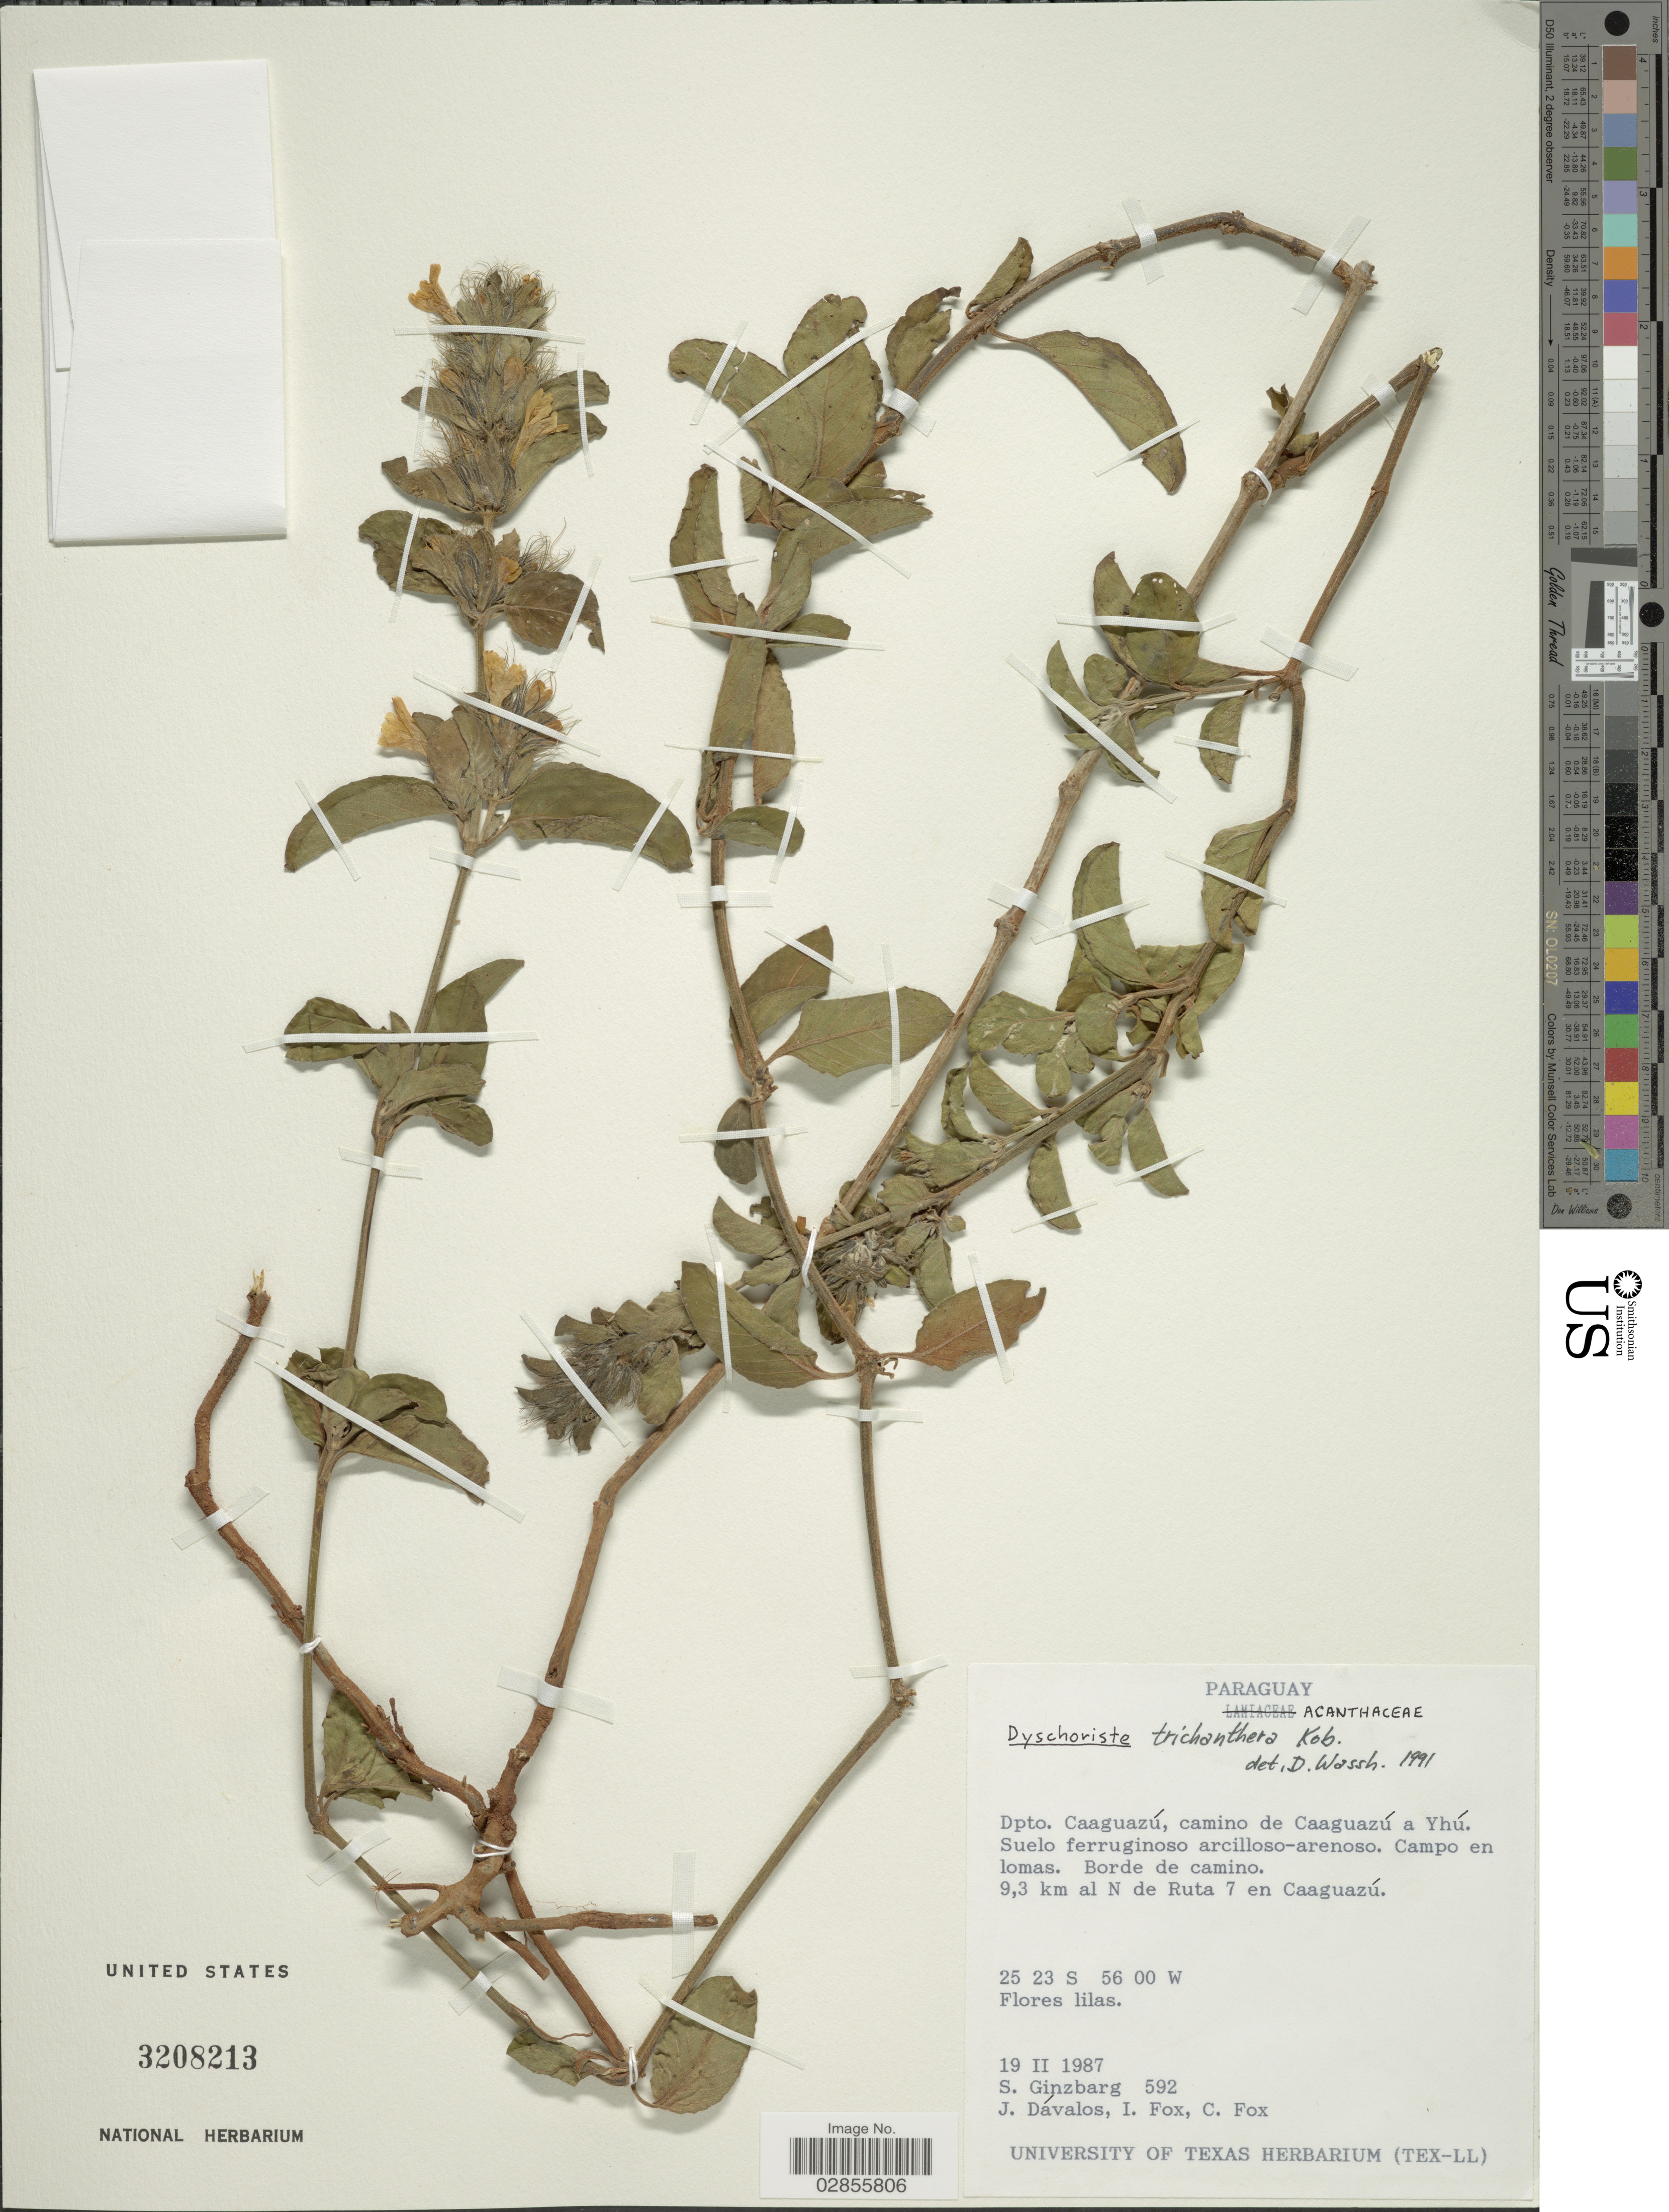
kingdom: Plantae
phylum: Tracheophyta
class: Magnoliopsida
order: Lamiales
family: Acanthaceae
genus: Dyschoriste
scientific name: Dyschoriste trichocalyx subsp. verticillaris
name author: (C.B. Clarke) Vollesen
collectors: S. Ginzbarg, J. Davalos, I. Fox & C. Fox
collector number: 592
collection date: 1987-02-19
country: Paraguay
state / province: Caaguazu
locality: Dpto. Caaguazú, camino de Caaguazú a Yhú. 9,3 km al N de Ruta 7 en Caaguazú.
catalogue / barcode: US 3208213